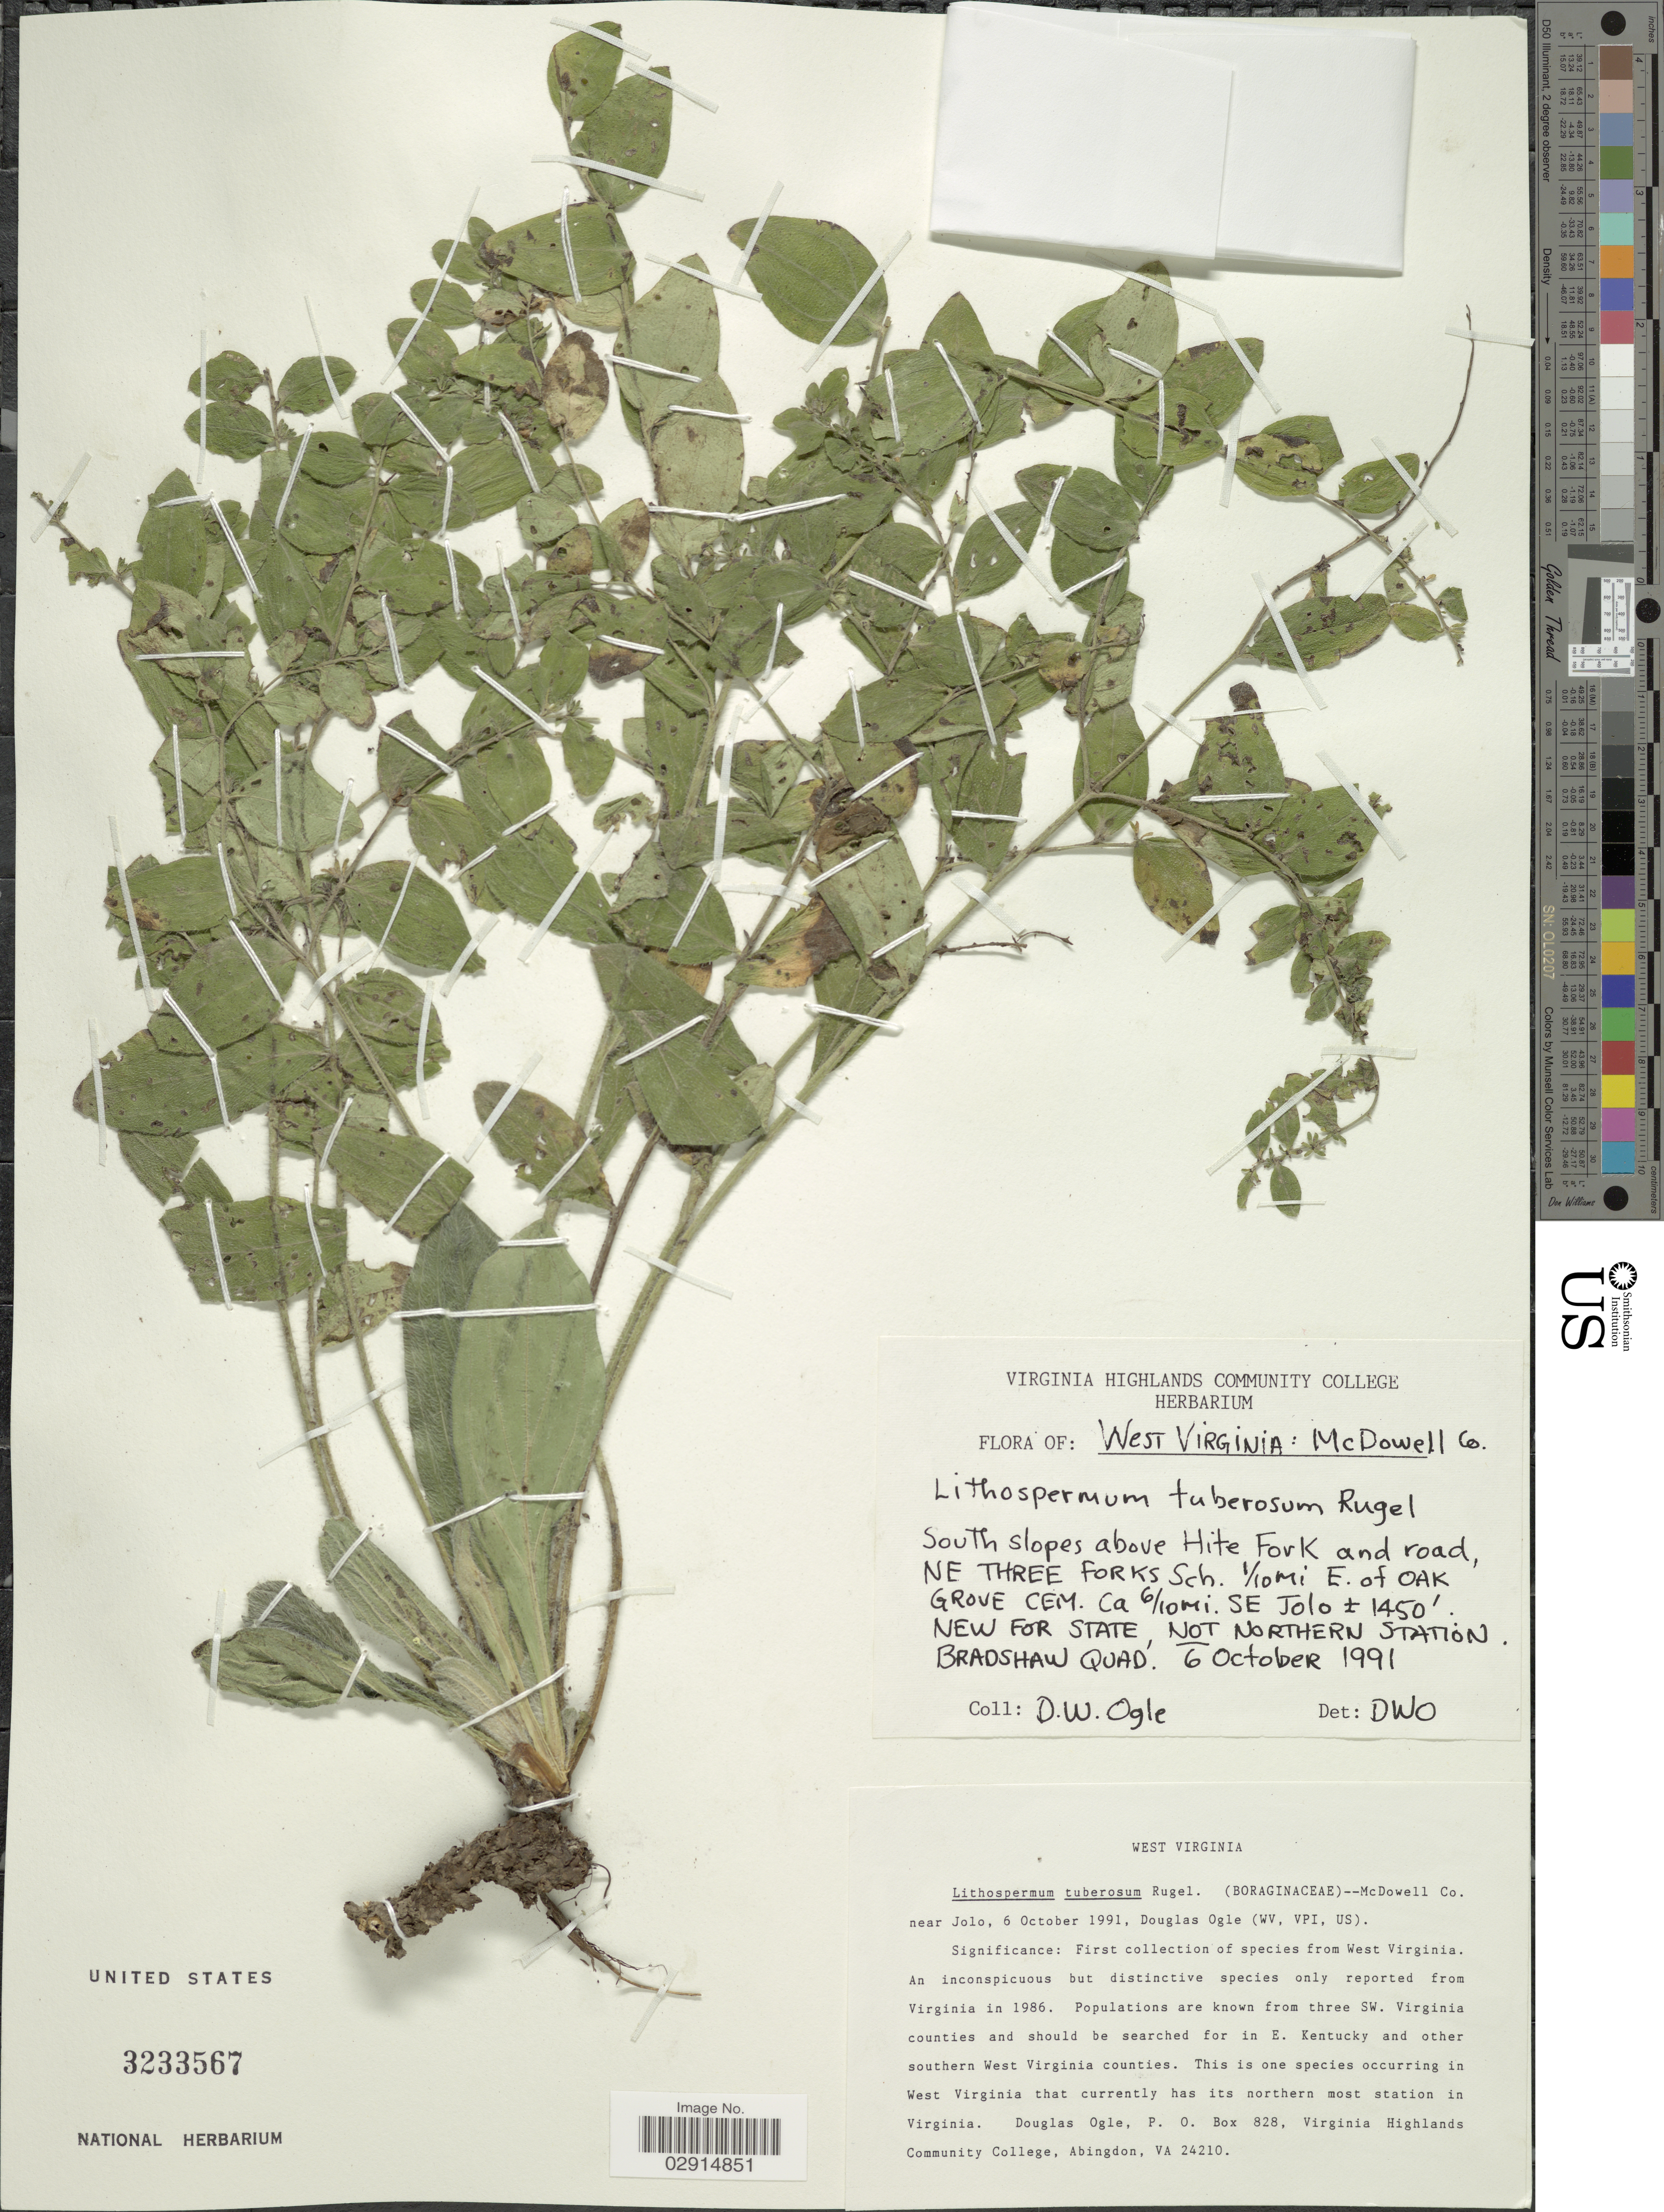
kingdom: Plantae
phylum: Tracheophyta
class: Magnoliopsida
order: Boraginales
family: Boraginaceae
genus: Lithospermum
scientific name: Lithospermum tuberosum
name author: Rugel ex DC.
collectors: D. Ogle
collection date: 1991-10-06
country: United States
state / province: West Virginia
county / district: McDowell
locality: McDowell Co., South slopes above Hite Fork and road, NE Three Forks Sch. 1/10 mi E. of OAK Grove CEM. ca. 6/10 mi. SE Jolo, New for State, Not Northern Station, Bradshaw Quad.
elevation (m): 442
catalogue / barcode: US 3233567